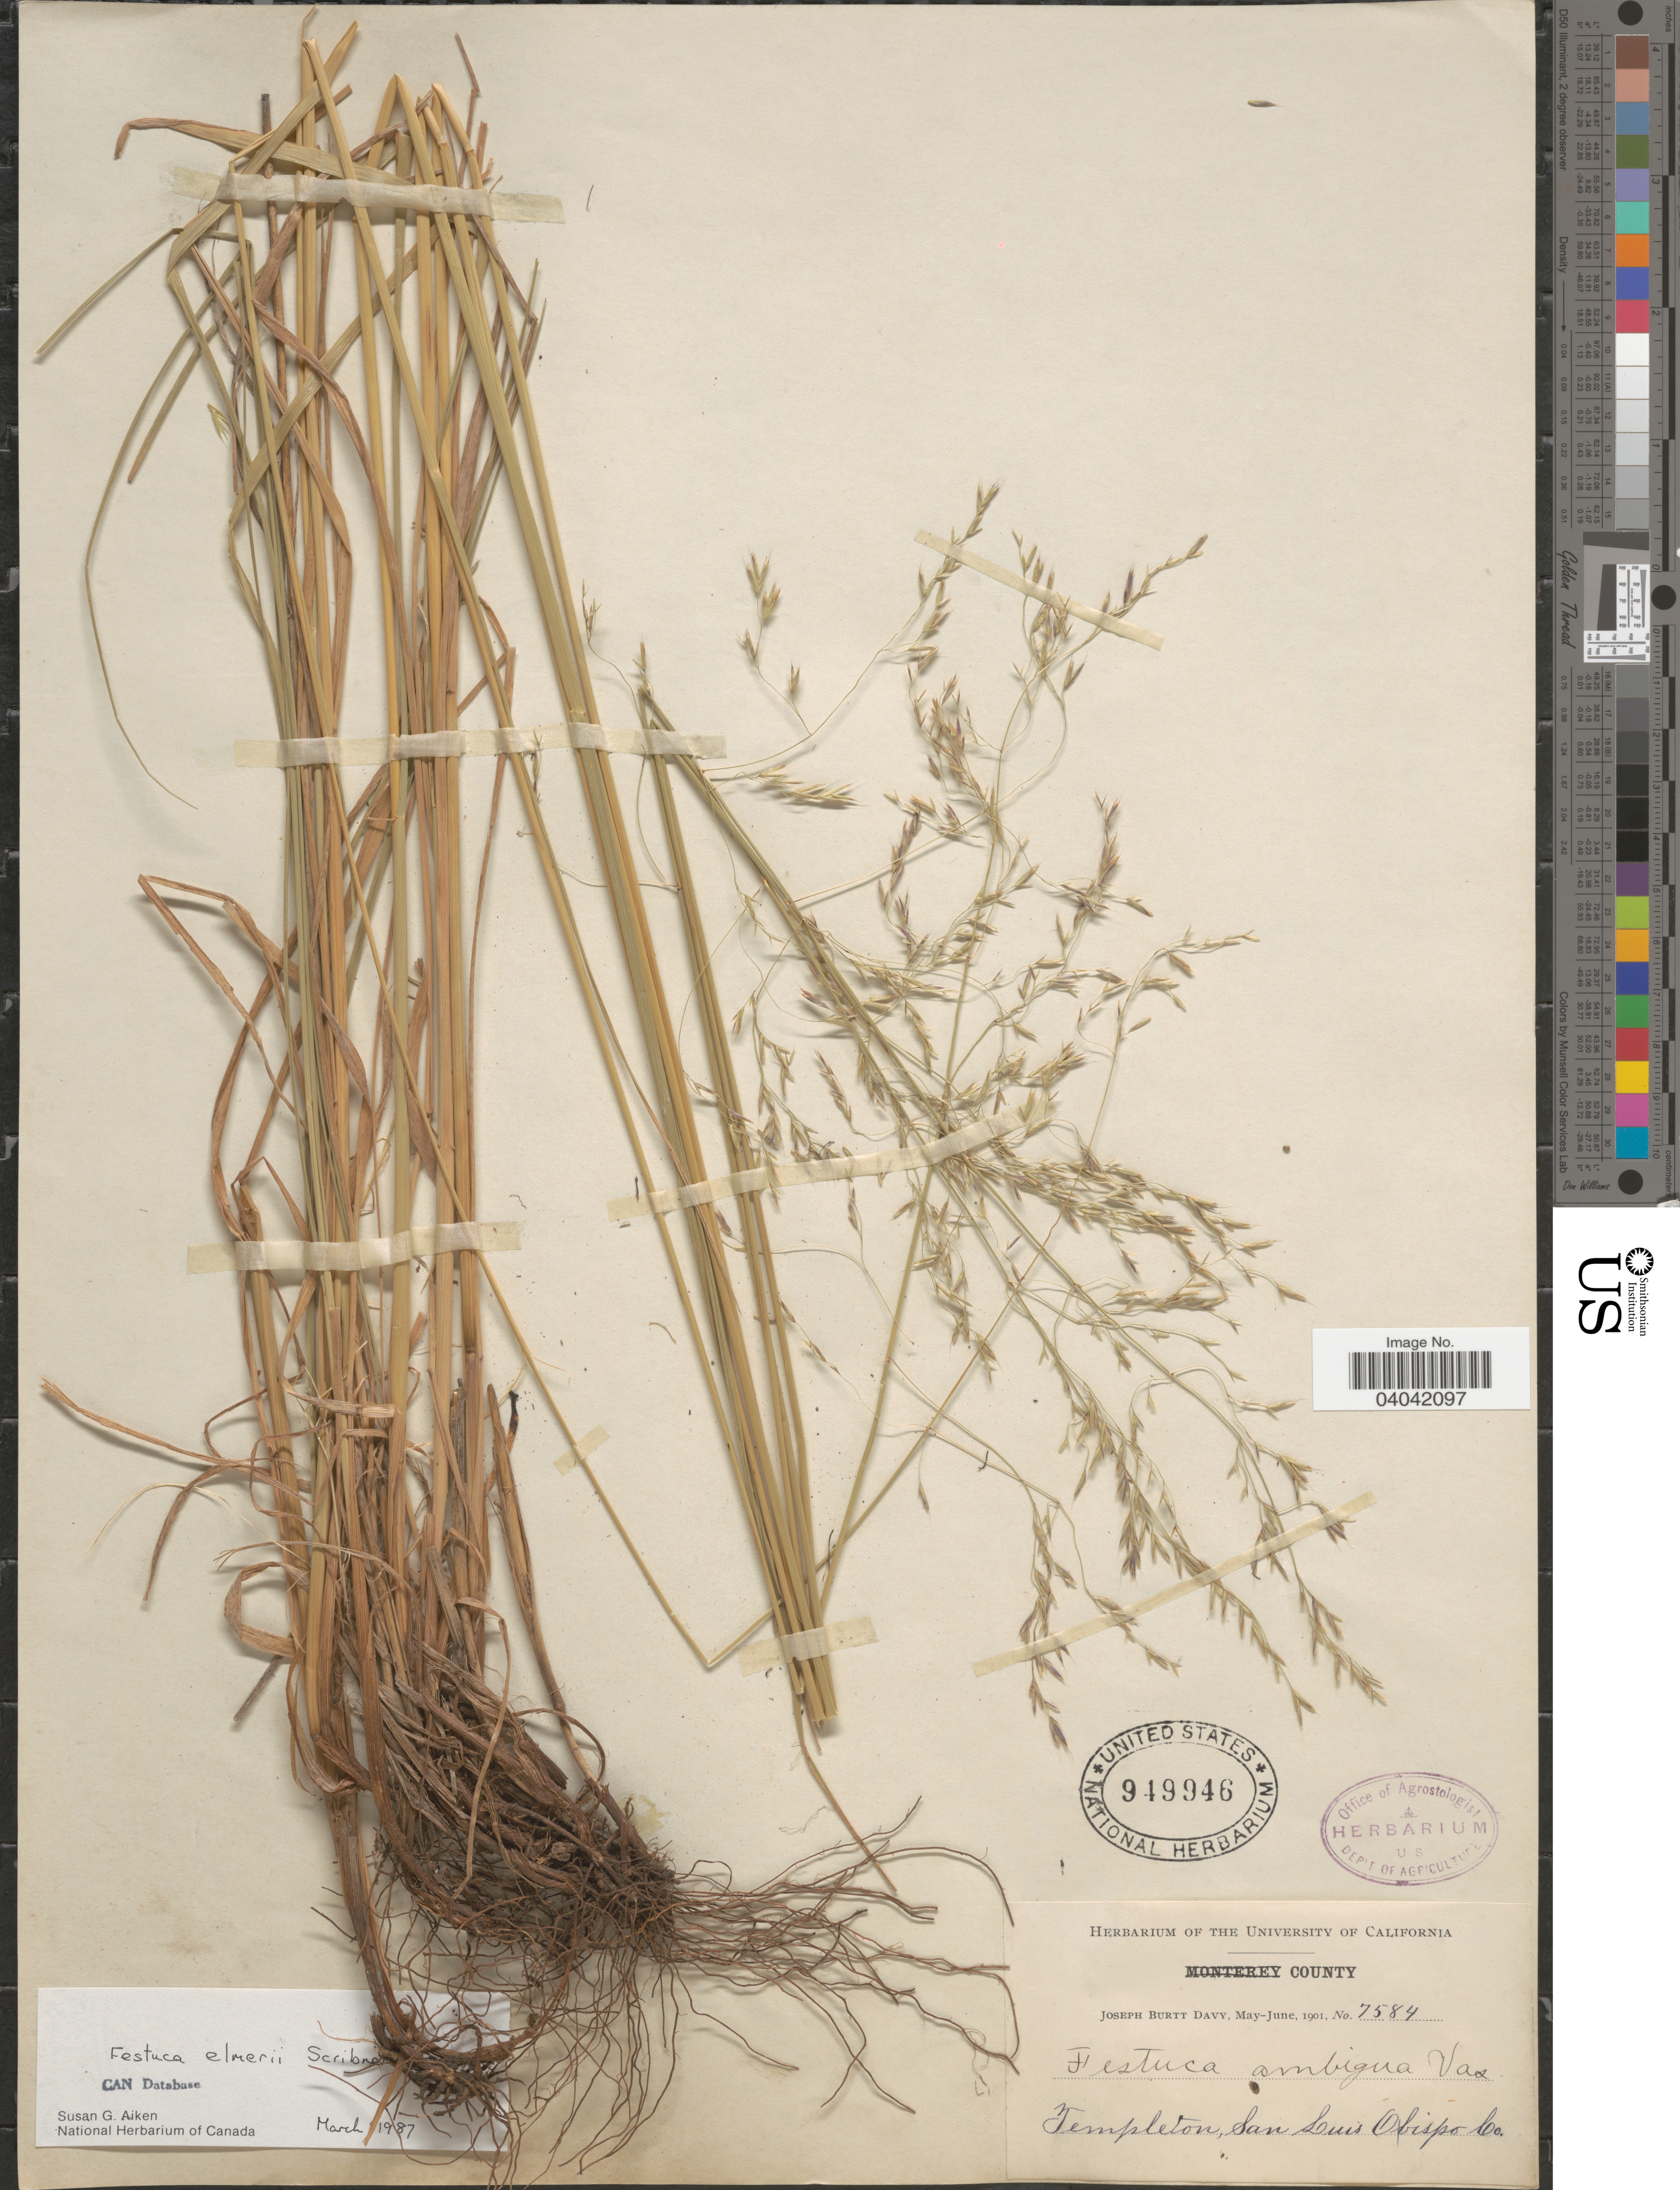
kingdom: Plantae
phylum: Tracheophyta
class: Liliopsida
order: Poales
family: Poaceae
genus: Festuca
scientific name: Festuca elmeri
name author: Scribn. & Merr.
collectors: J. Burtt Davy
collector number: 7584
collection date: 1901-05/1901-06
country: United States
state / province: California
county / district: San Luis Obispo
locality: Templeton, San Luis Obispo Co.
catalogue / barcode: US 949946